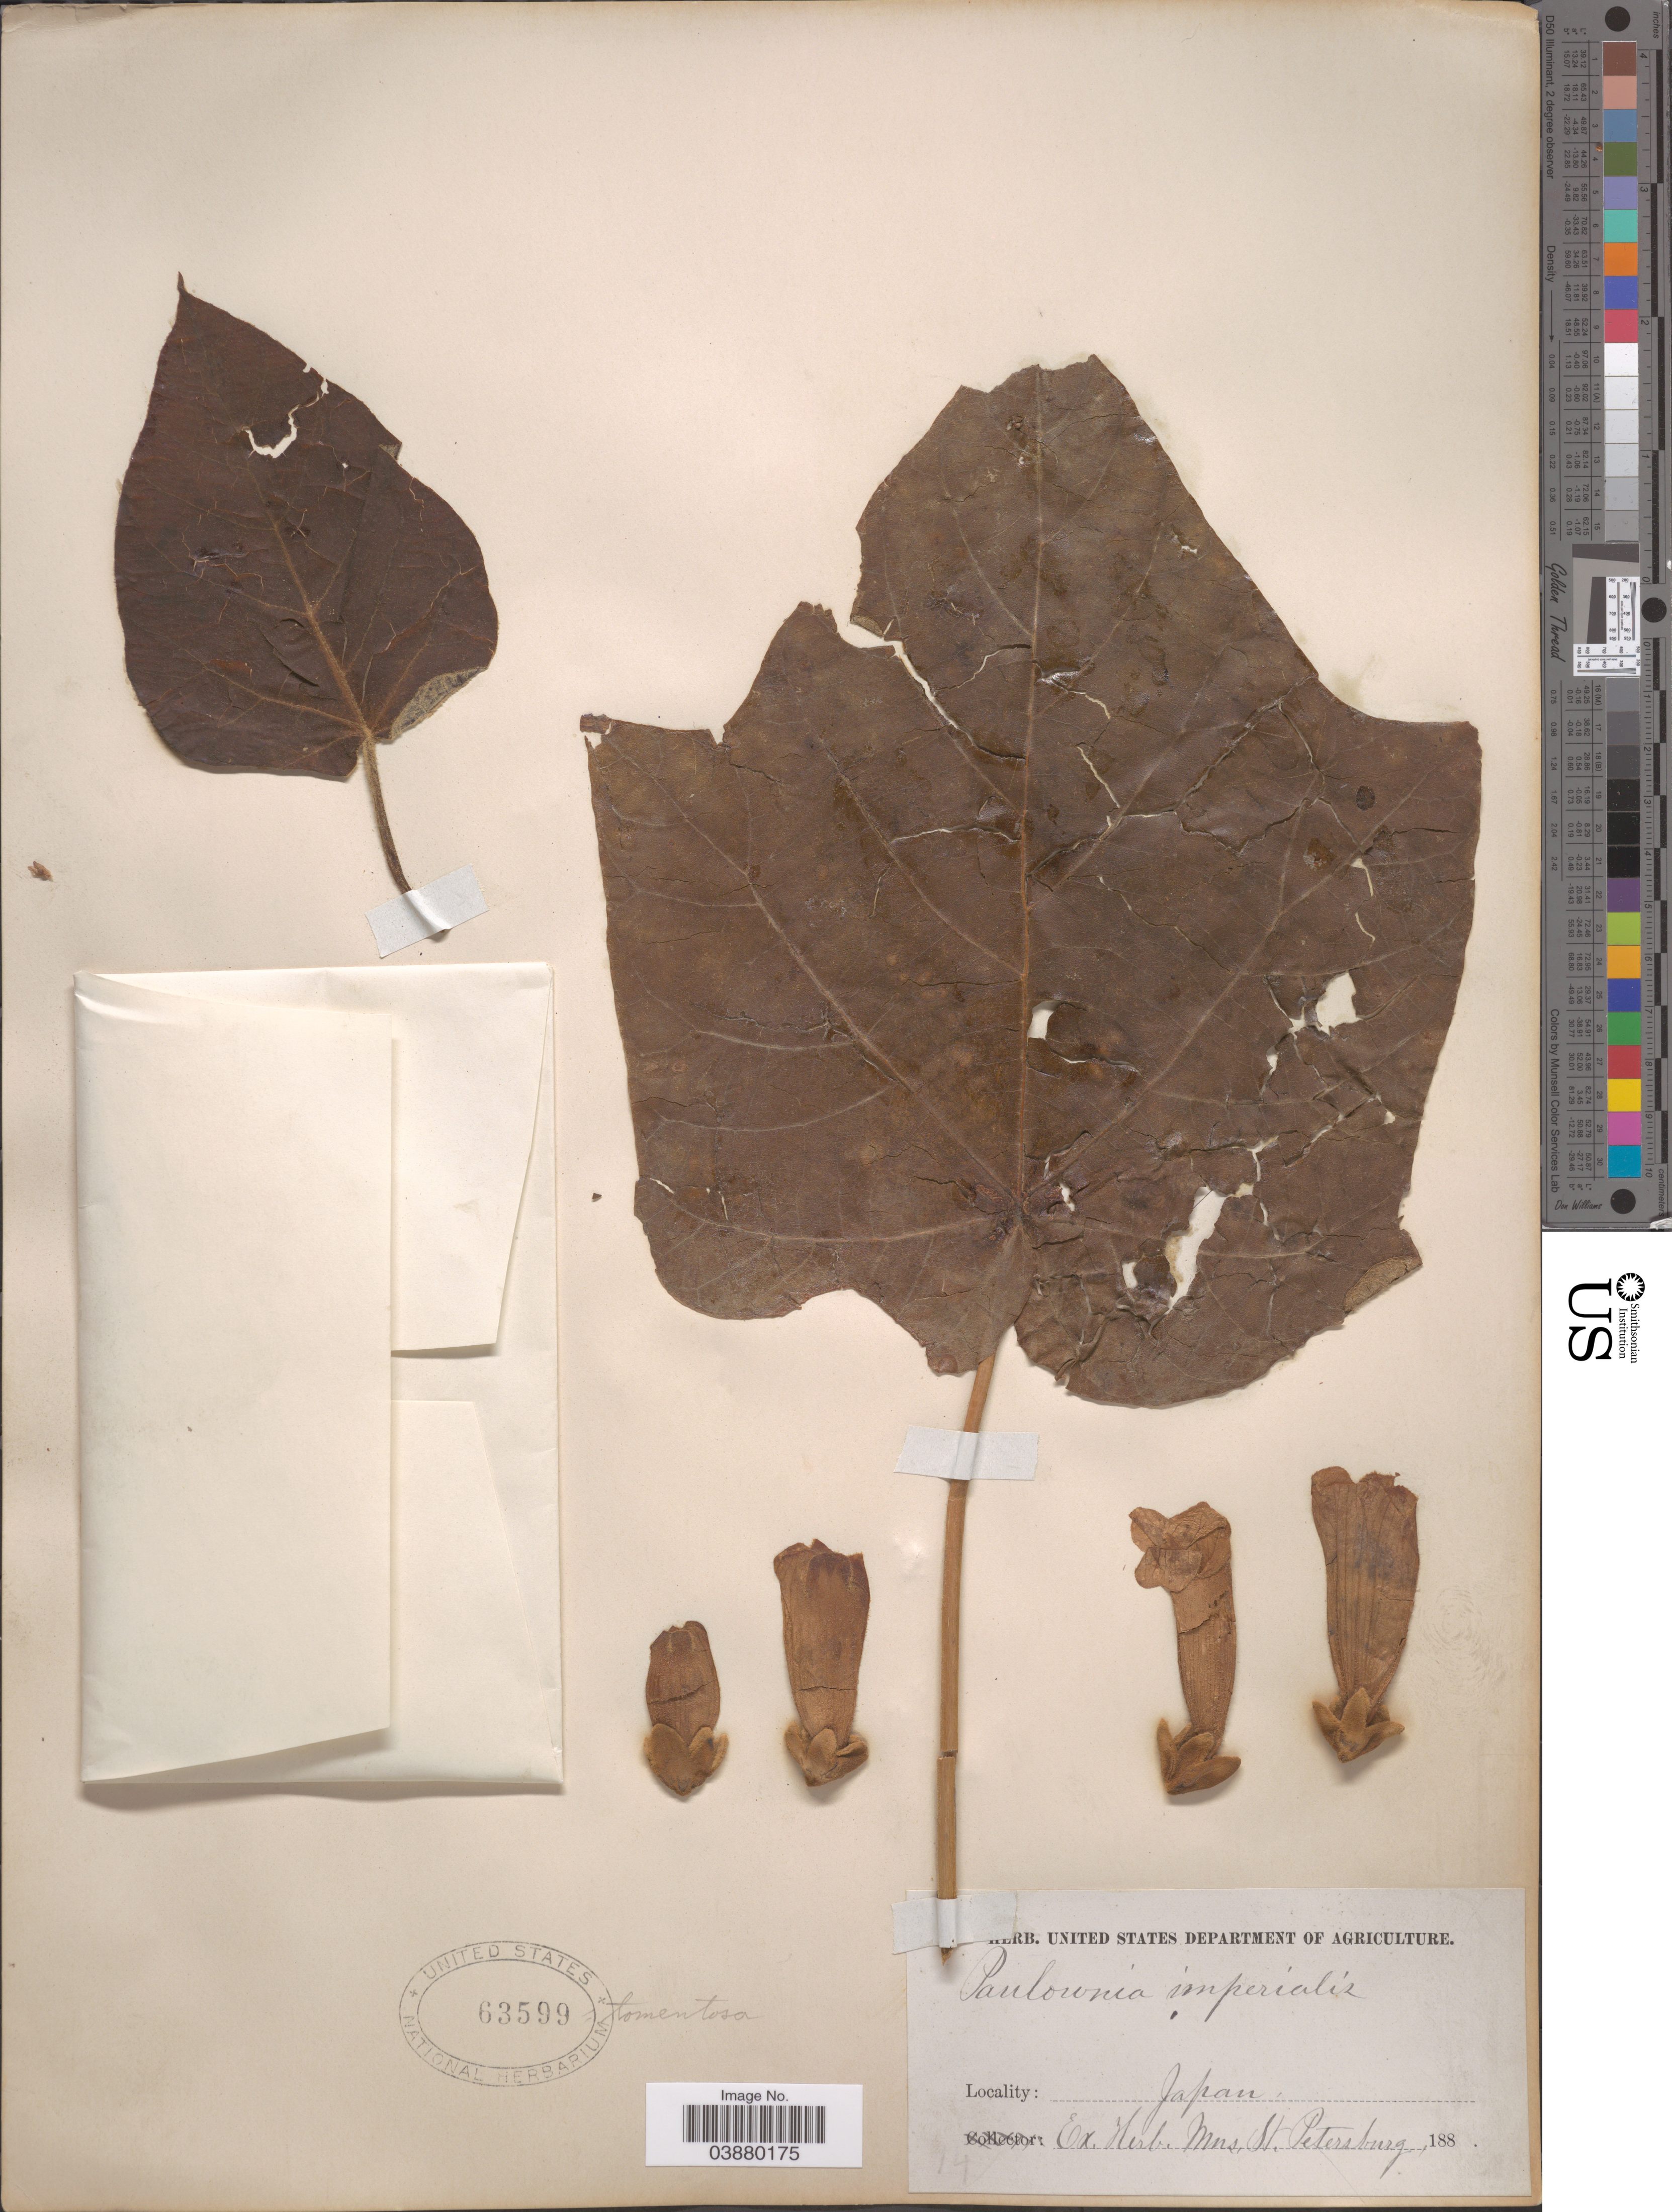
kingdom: Plantae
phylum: Tracheophyta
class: Magnoliopsida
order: Lamiales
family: Paulowniaceae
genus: Paulownia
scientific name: Paulownia tomentosa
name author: (Thunb.) Siebold & Zucc. ex Steud.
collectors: ex herb. Mus. St. Petersburg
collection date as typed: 188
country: Japan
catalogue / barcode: US 63599